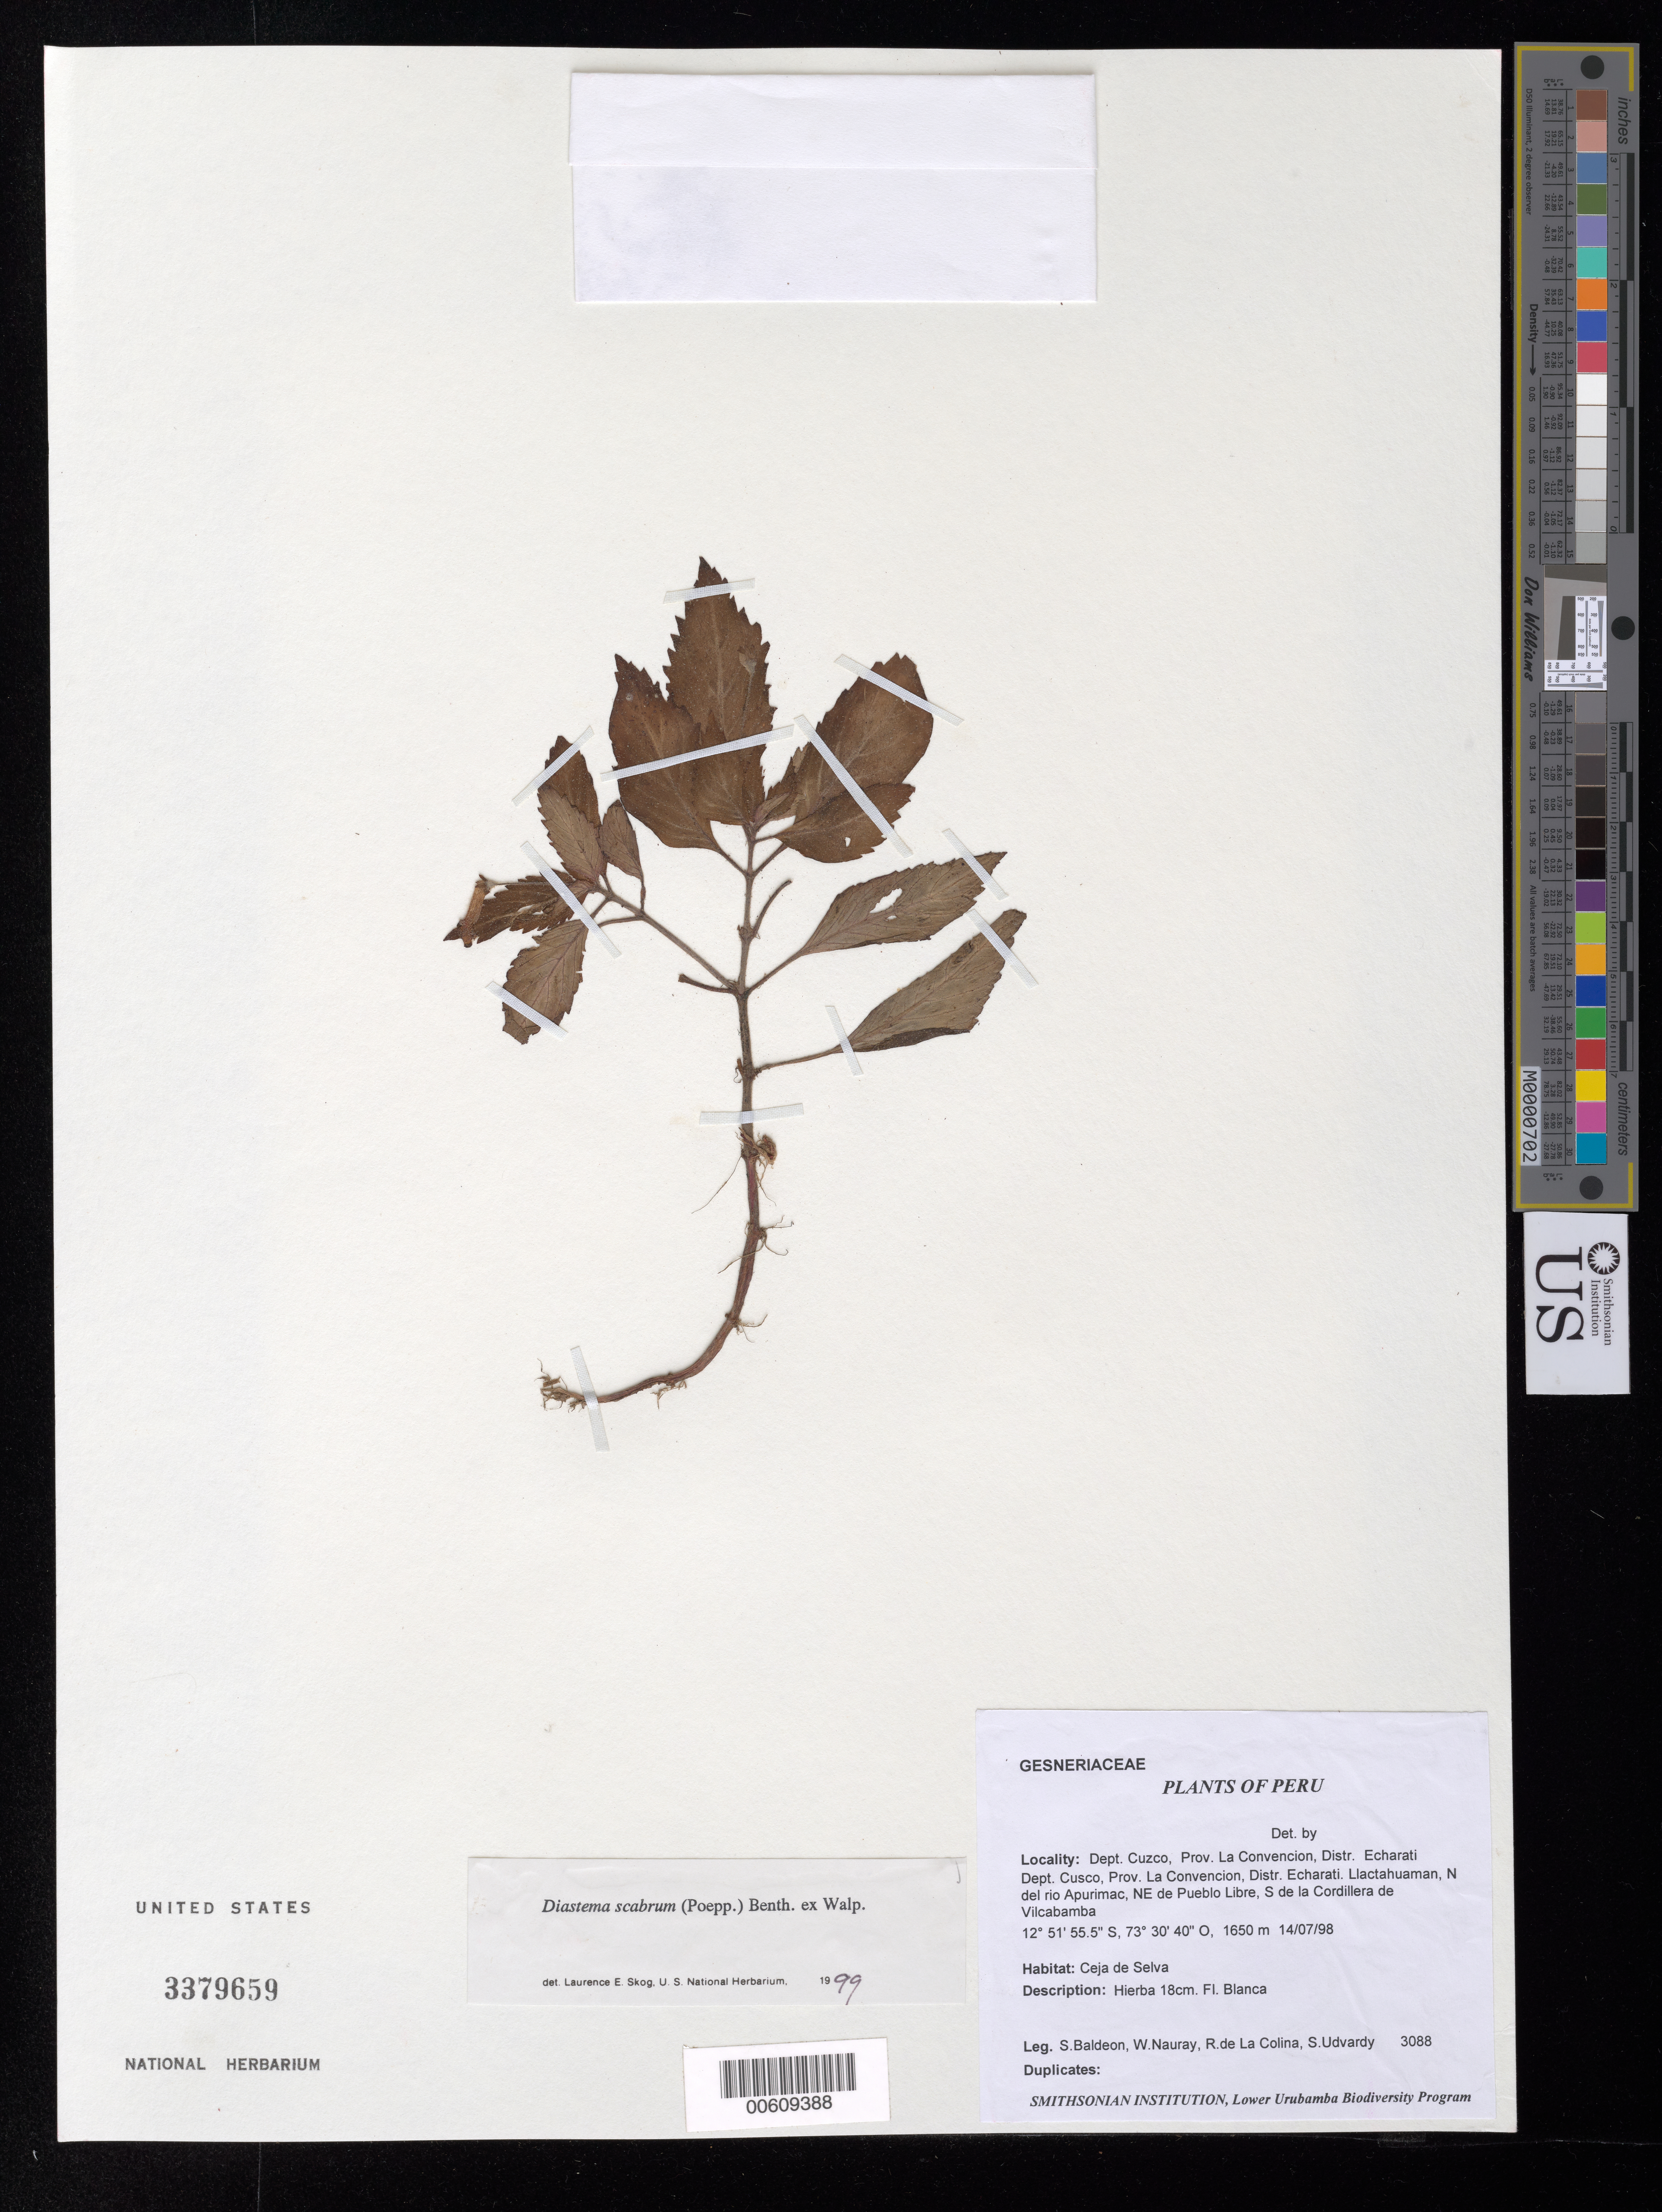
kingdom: Plantae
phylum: Tracheophyta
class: Magnoliopsida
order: Lamiales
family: Gesneriaceae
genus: Diastema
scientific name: Diastema scabrum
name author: (Poepp.) Benth. ex Walp.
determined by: Skog, Laurence E.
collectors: S. Baldeon, W. Nauray, R. de La Colina & S. Udvardy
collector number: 3088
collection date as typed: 14 Jul 1998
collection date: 1998-07-14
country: Peru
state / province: Cusco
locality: Prov. La Convencion; Distr. Echarati, Llactahuaman, N del rio Apurimac, NE de Pueblo Libre, S de la Cordillera de Vilcabamba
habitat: Ceja de Selva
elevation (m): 1650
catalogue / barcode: US 3379659